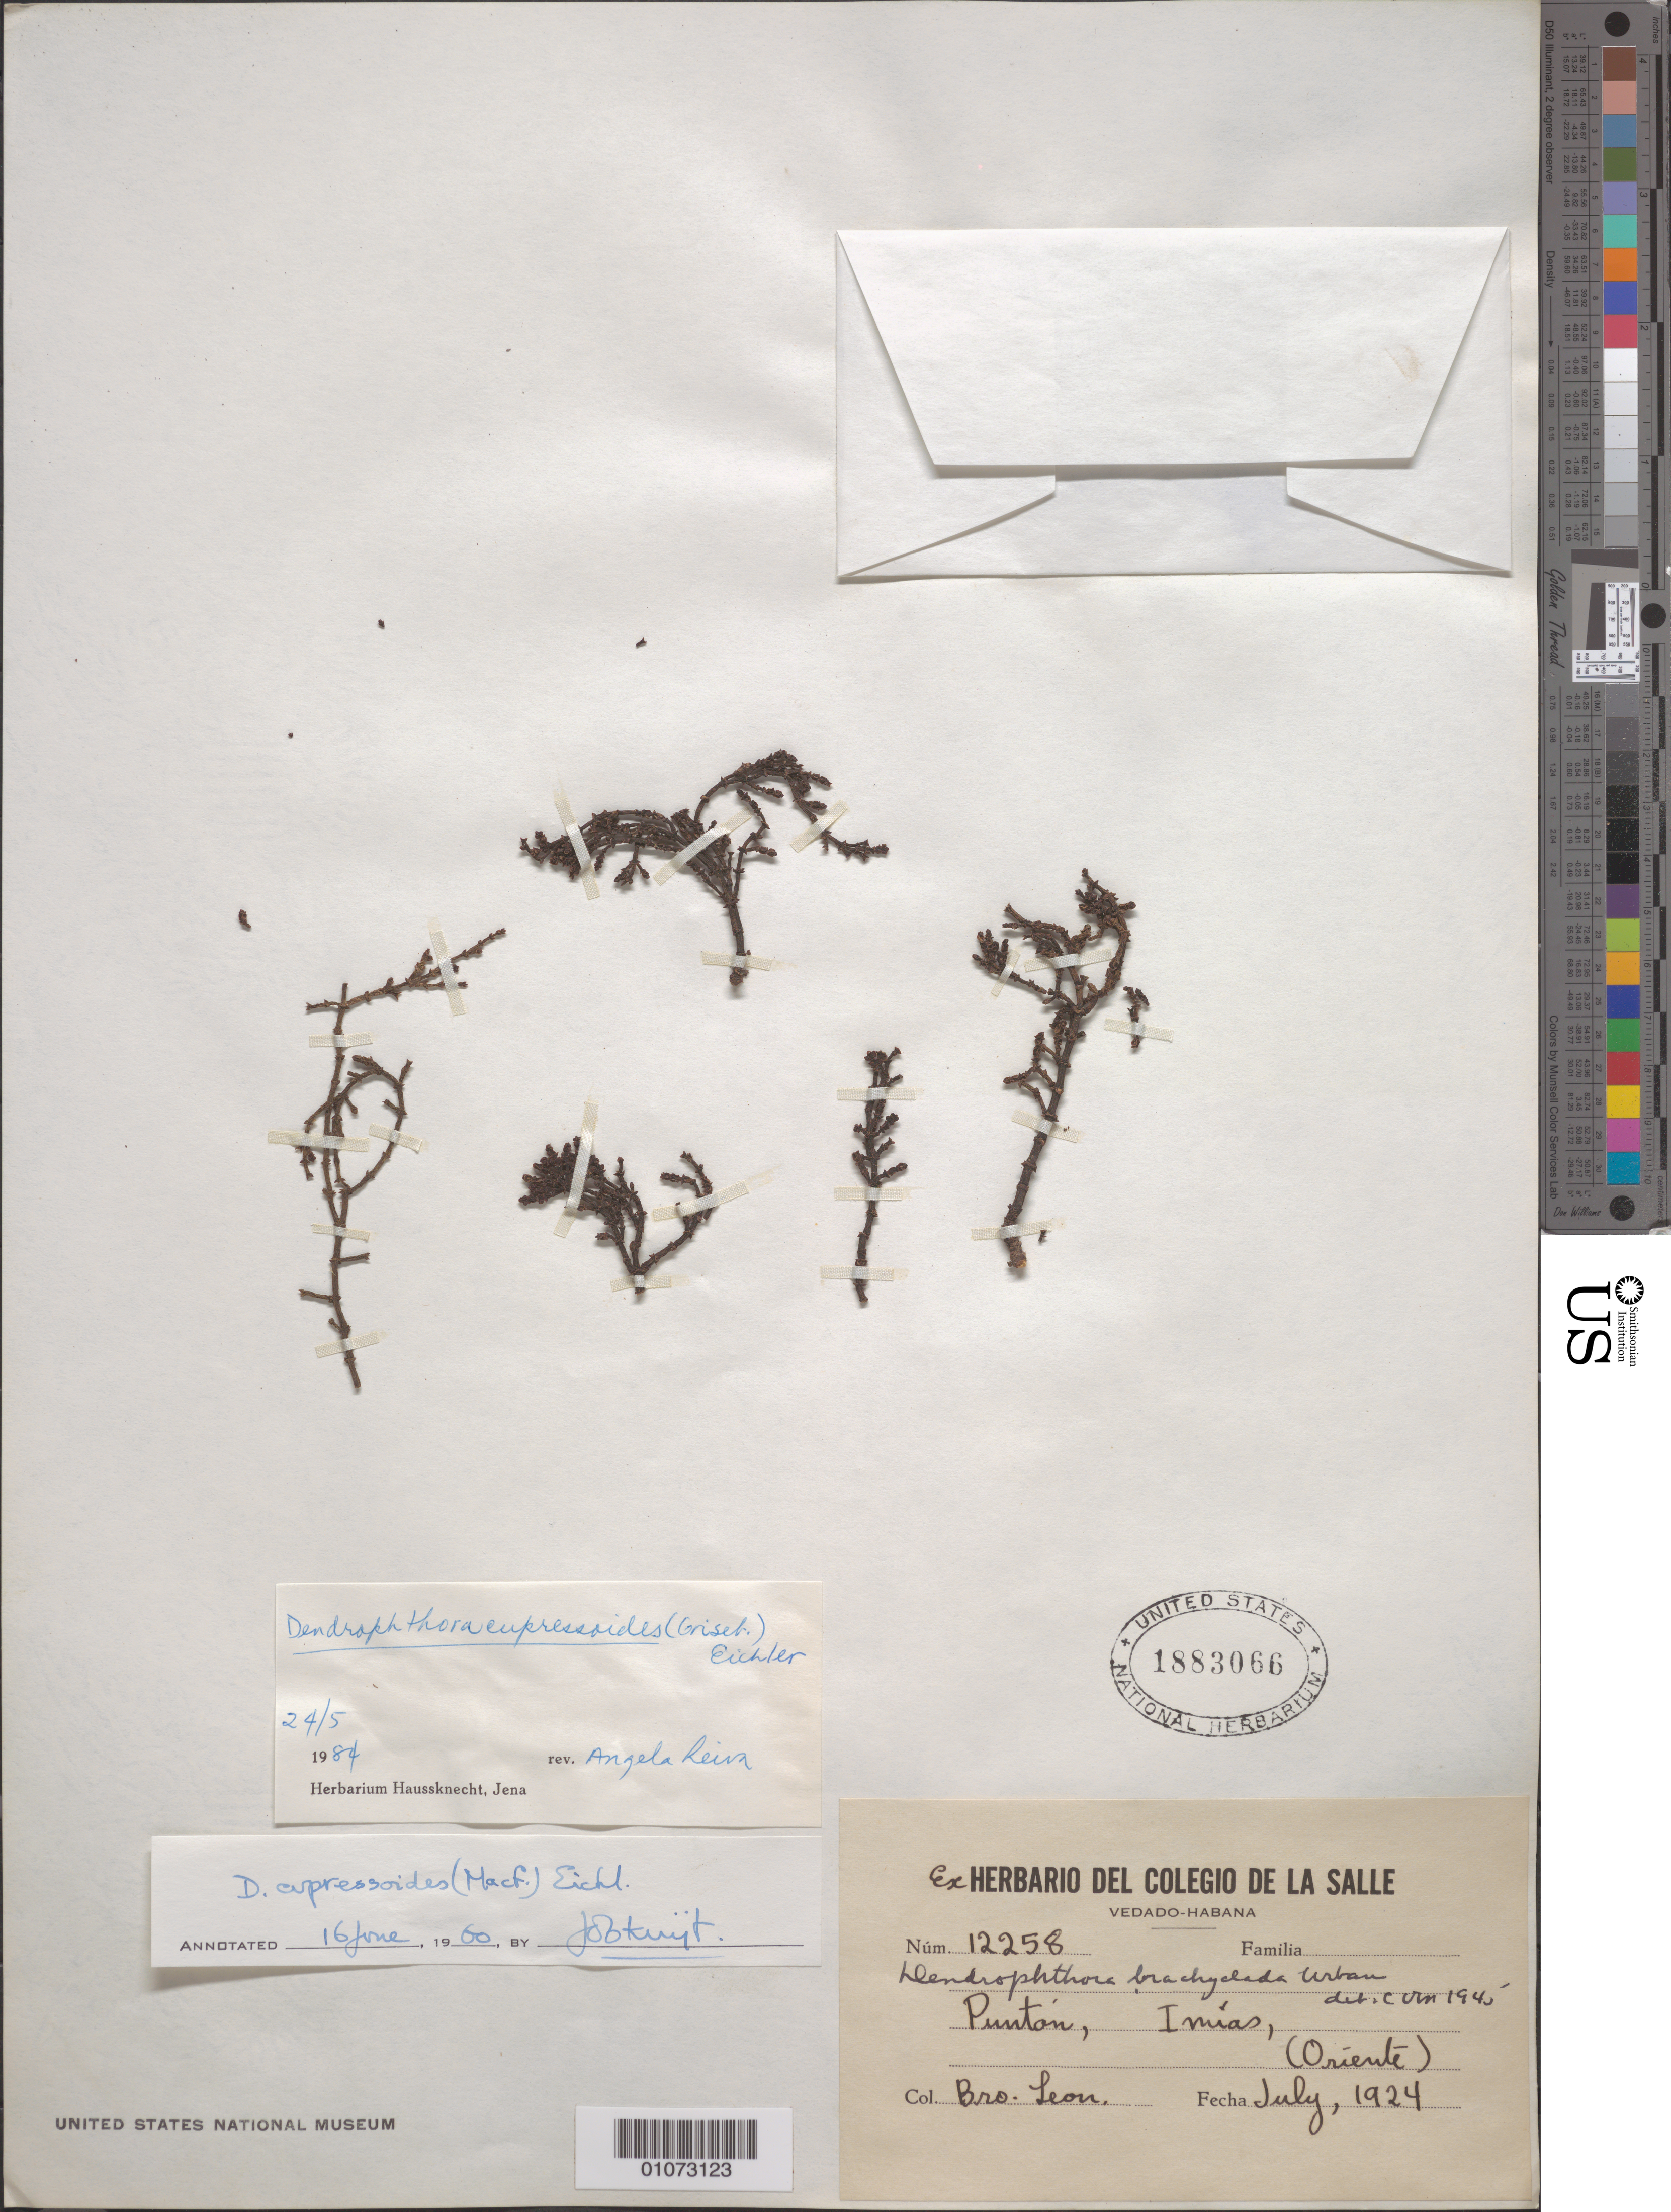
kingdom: Plantae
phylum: Tracheophyta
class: Magnoliopsida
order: Santalales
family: Viscaceae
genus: Dendrophthora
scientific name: Dendrophthora cupressoides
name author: (Macfad.) Eichler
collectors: Bro. León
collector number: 12258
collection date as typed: Jul 1934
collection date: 1934-07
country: Cuba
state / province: Guantanamo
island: Cuba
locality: Punton, Imias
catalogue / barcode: US 1883066